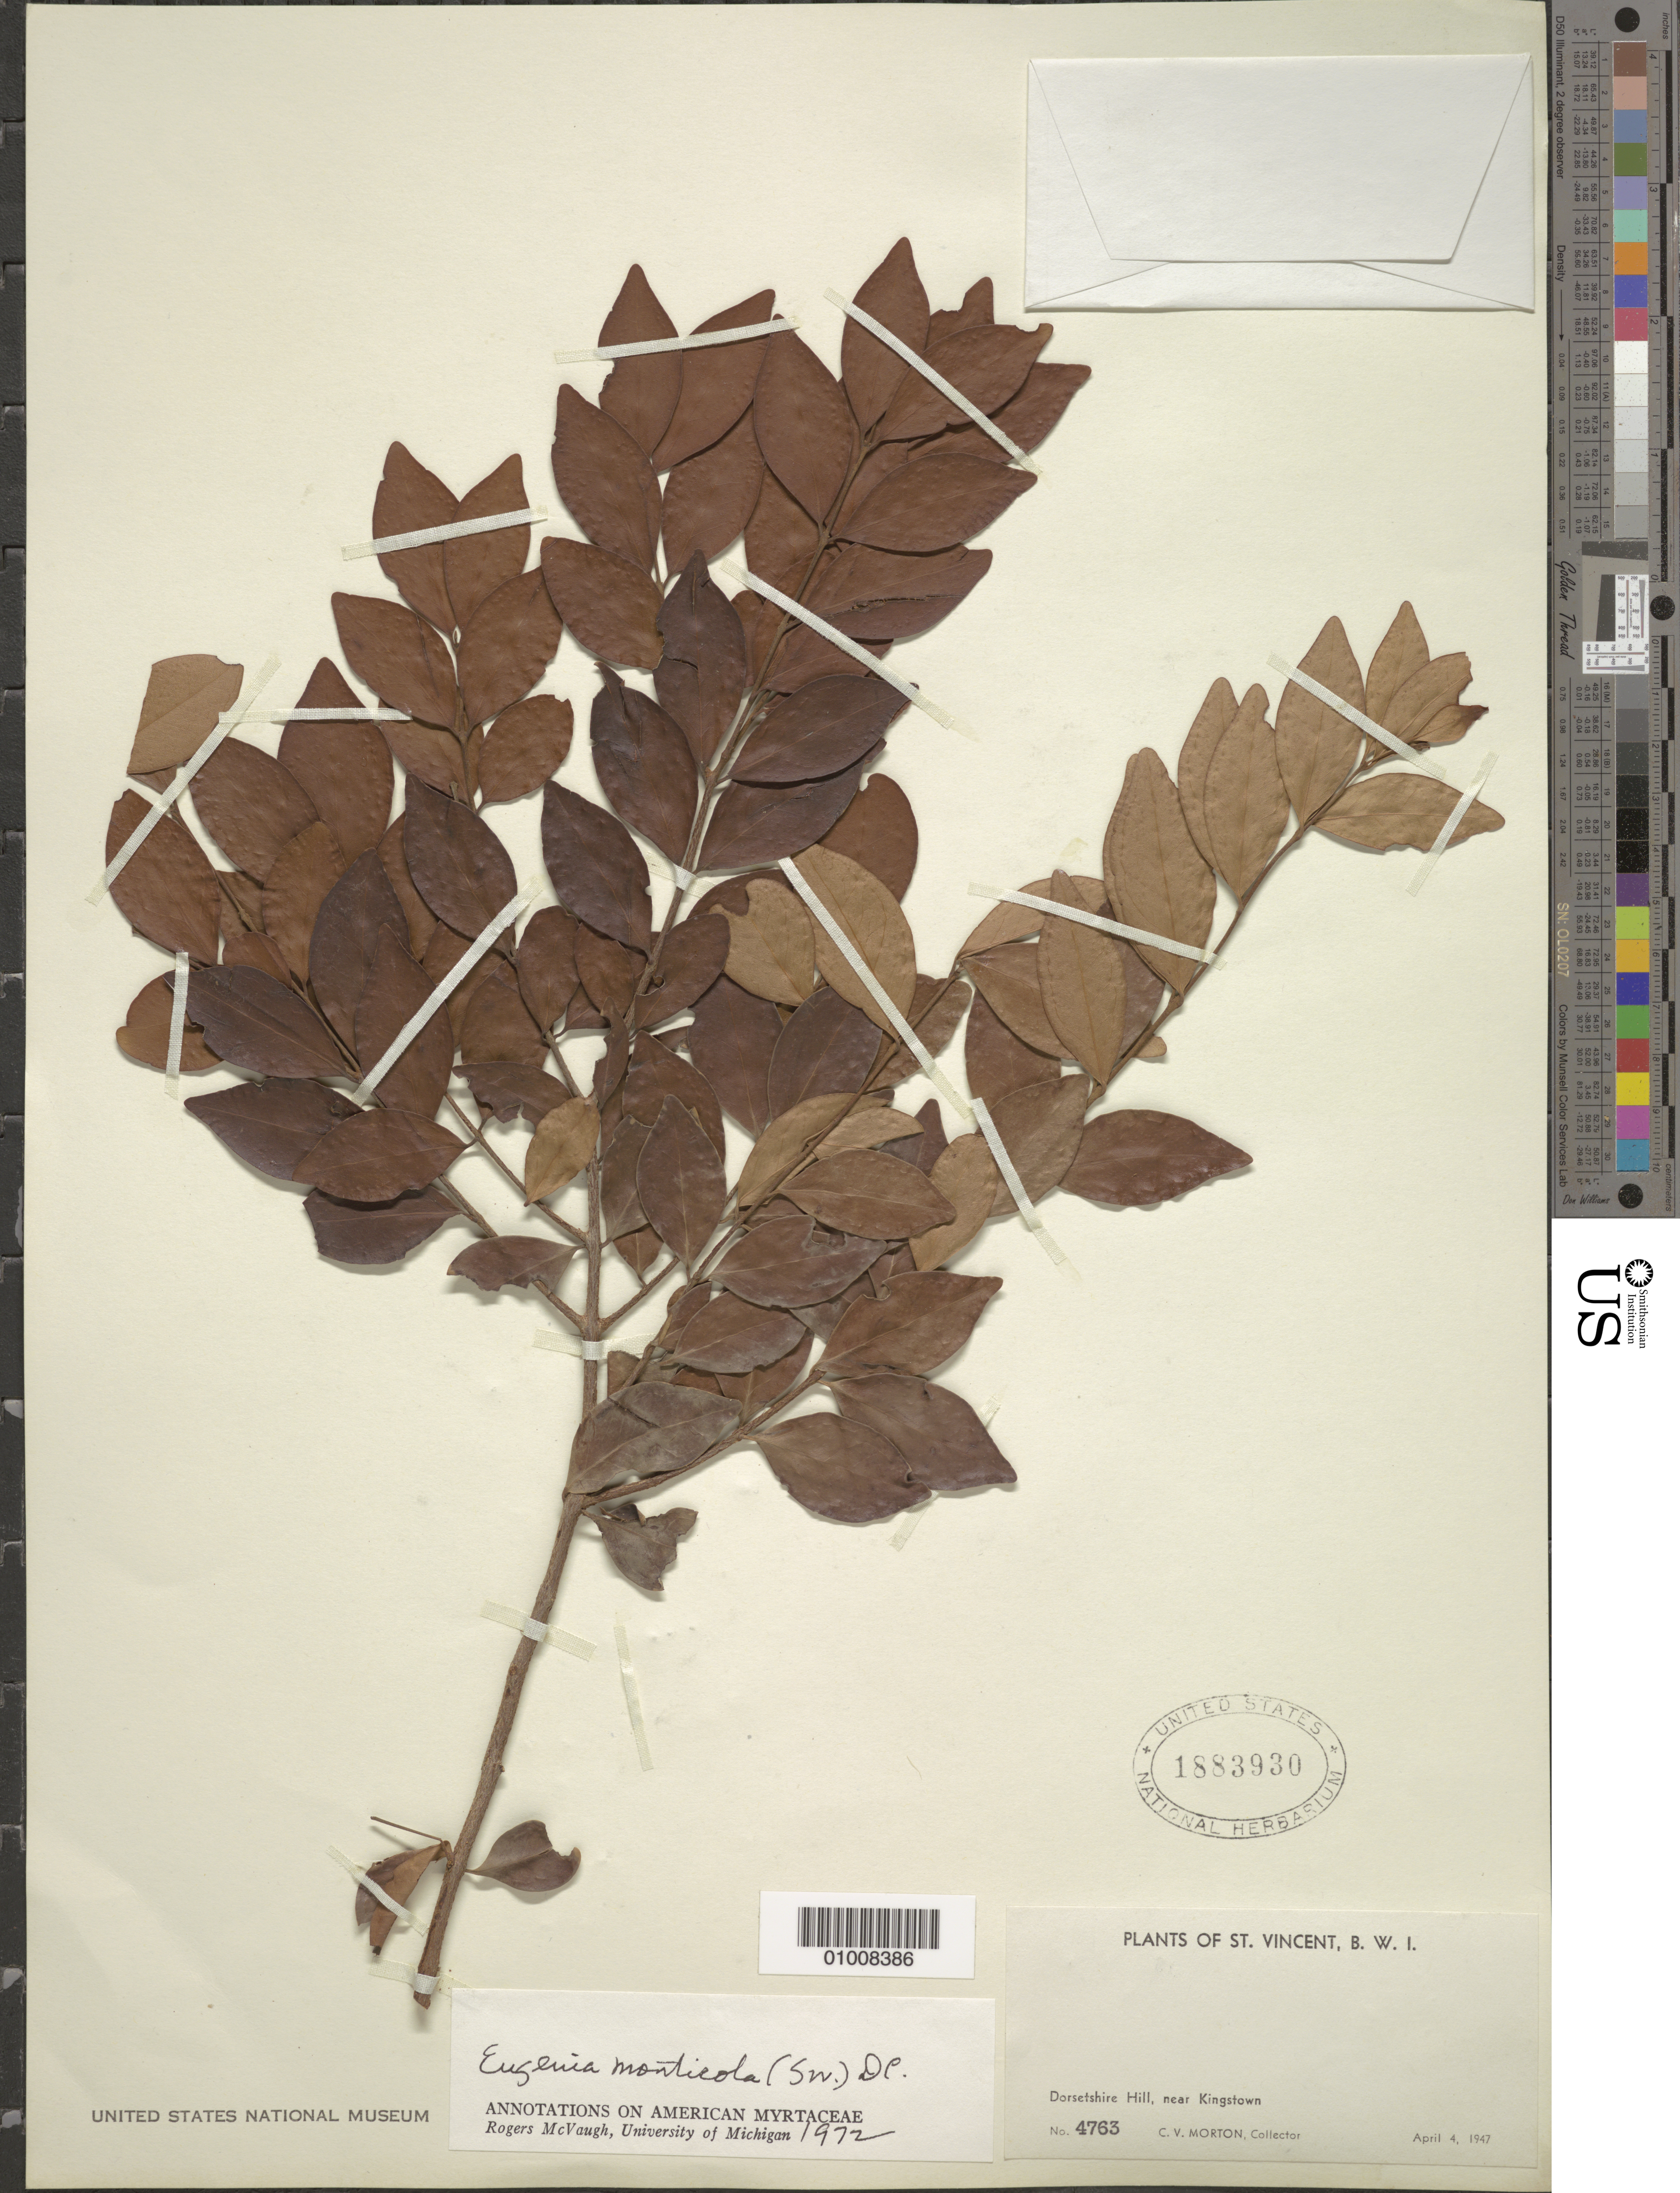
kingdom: Plantae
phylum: Tracheophyta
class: Magnoliopsida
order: Myrtales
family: Myrtaceae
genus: Eugenia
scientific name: Eugenia monticola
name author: (Sw.) DC.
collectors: C. V. Morton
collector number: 4763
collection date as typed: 04 Apr 1947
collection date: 1947-04-04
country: St. Vincent - Grenadines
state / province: Saint George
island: St. Vincent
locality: Dorsetshire Hill, near Kingstown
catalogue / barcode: US 1883930